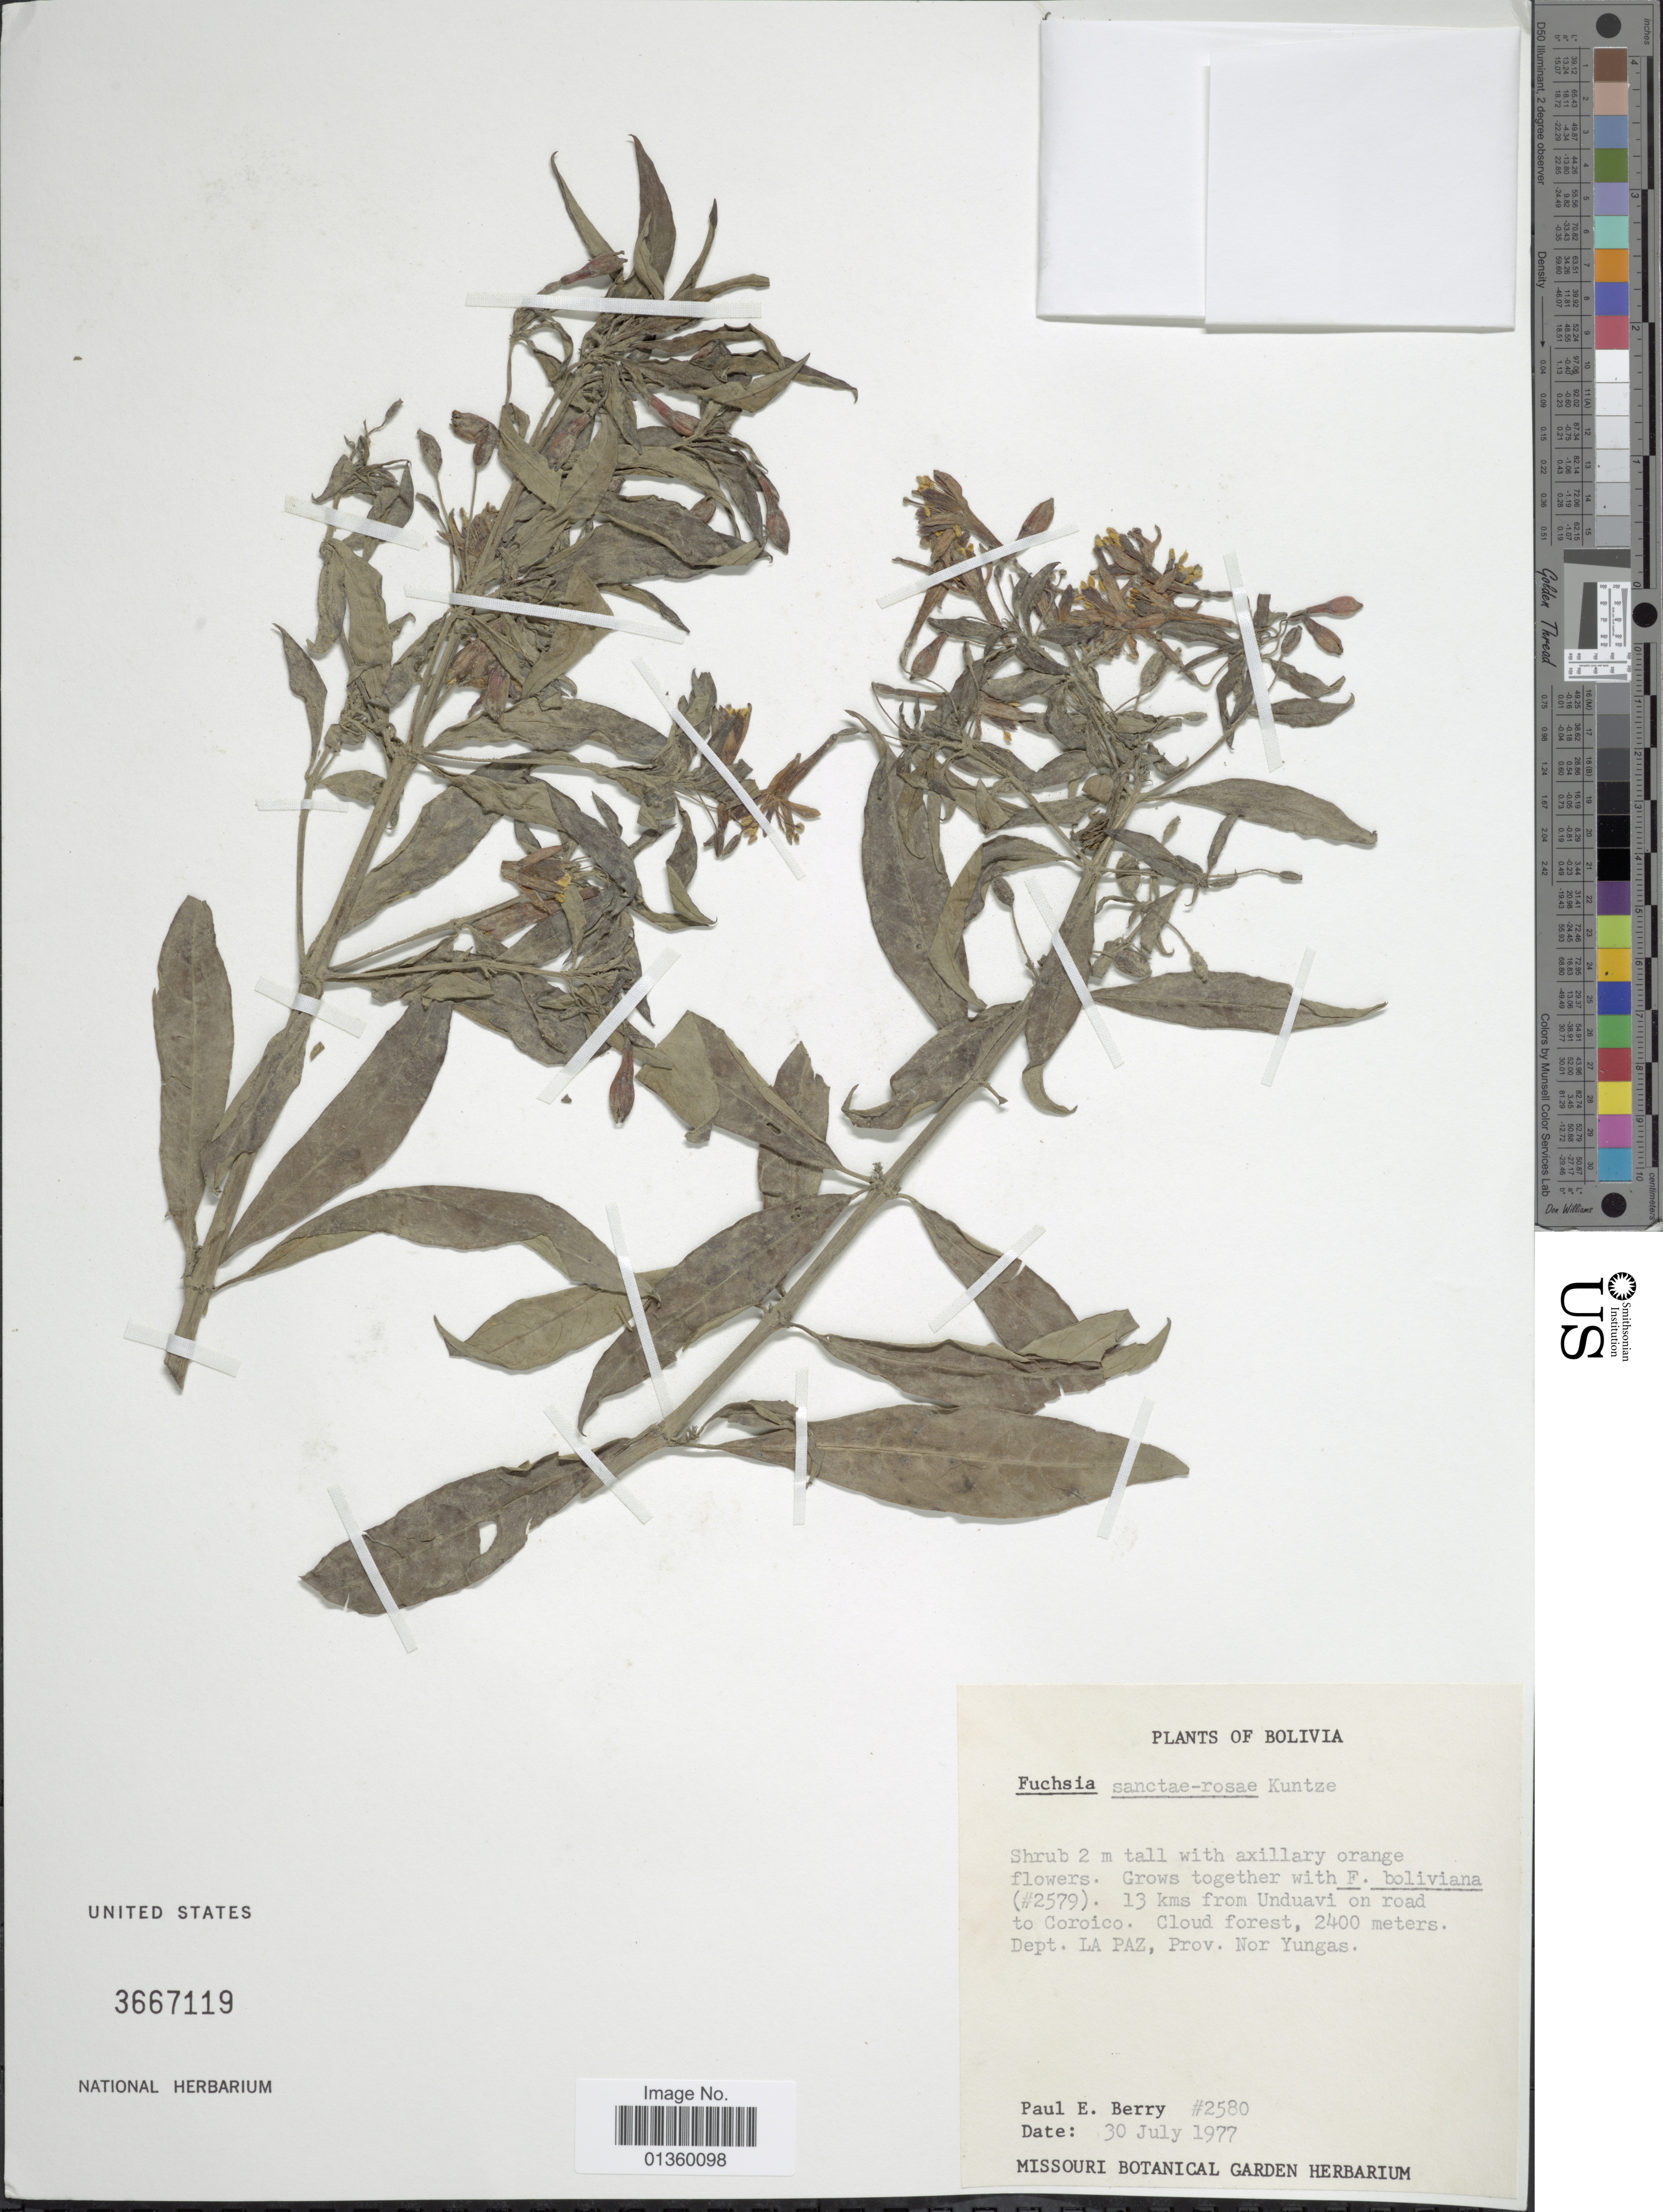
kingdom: Plantae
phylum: Tracheophyta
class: Magnoliopsida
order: Myrtales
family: Onagraceae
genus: Fuchsia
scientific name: Fuchsia sanctae-rosae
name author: Kuntze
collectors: P. E. Berry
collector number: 2580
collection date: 1977-07-30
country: Bolivia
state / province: La Paz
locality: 13 kms from Unduavi on road to Coroico, Prov. Nor Yungas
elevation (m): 2400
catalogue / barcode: US 3667119